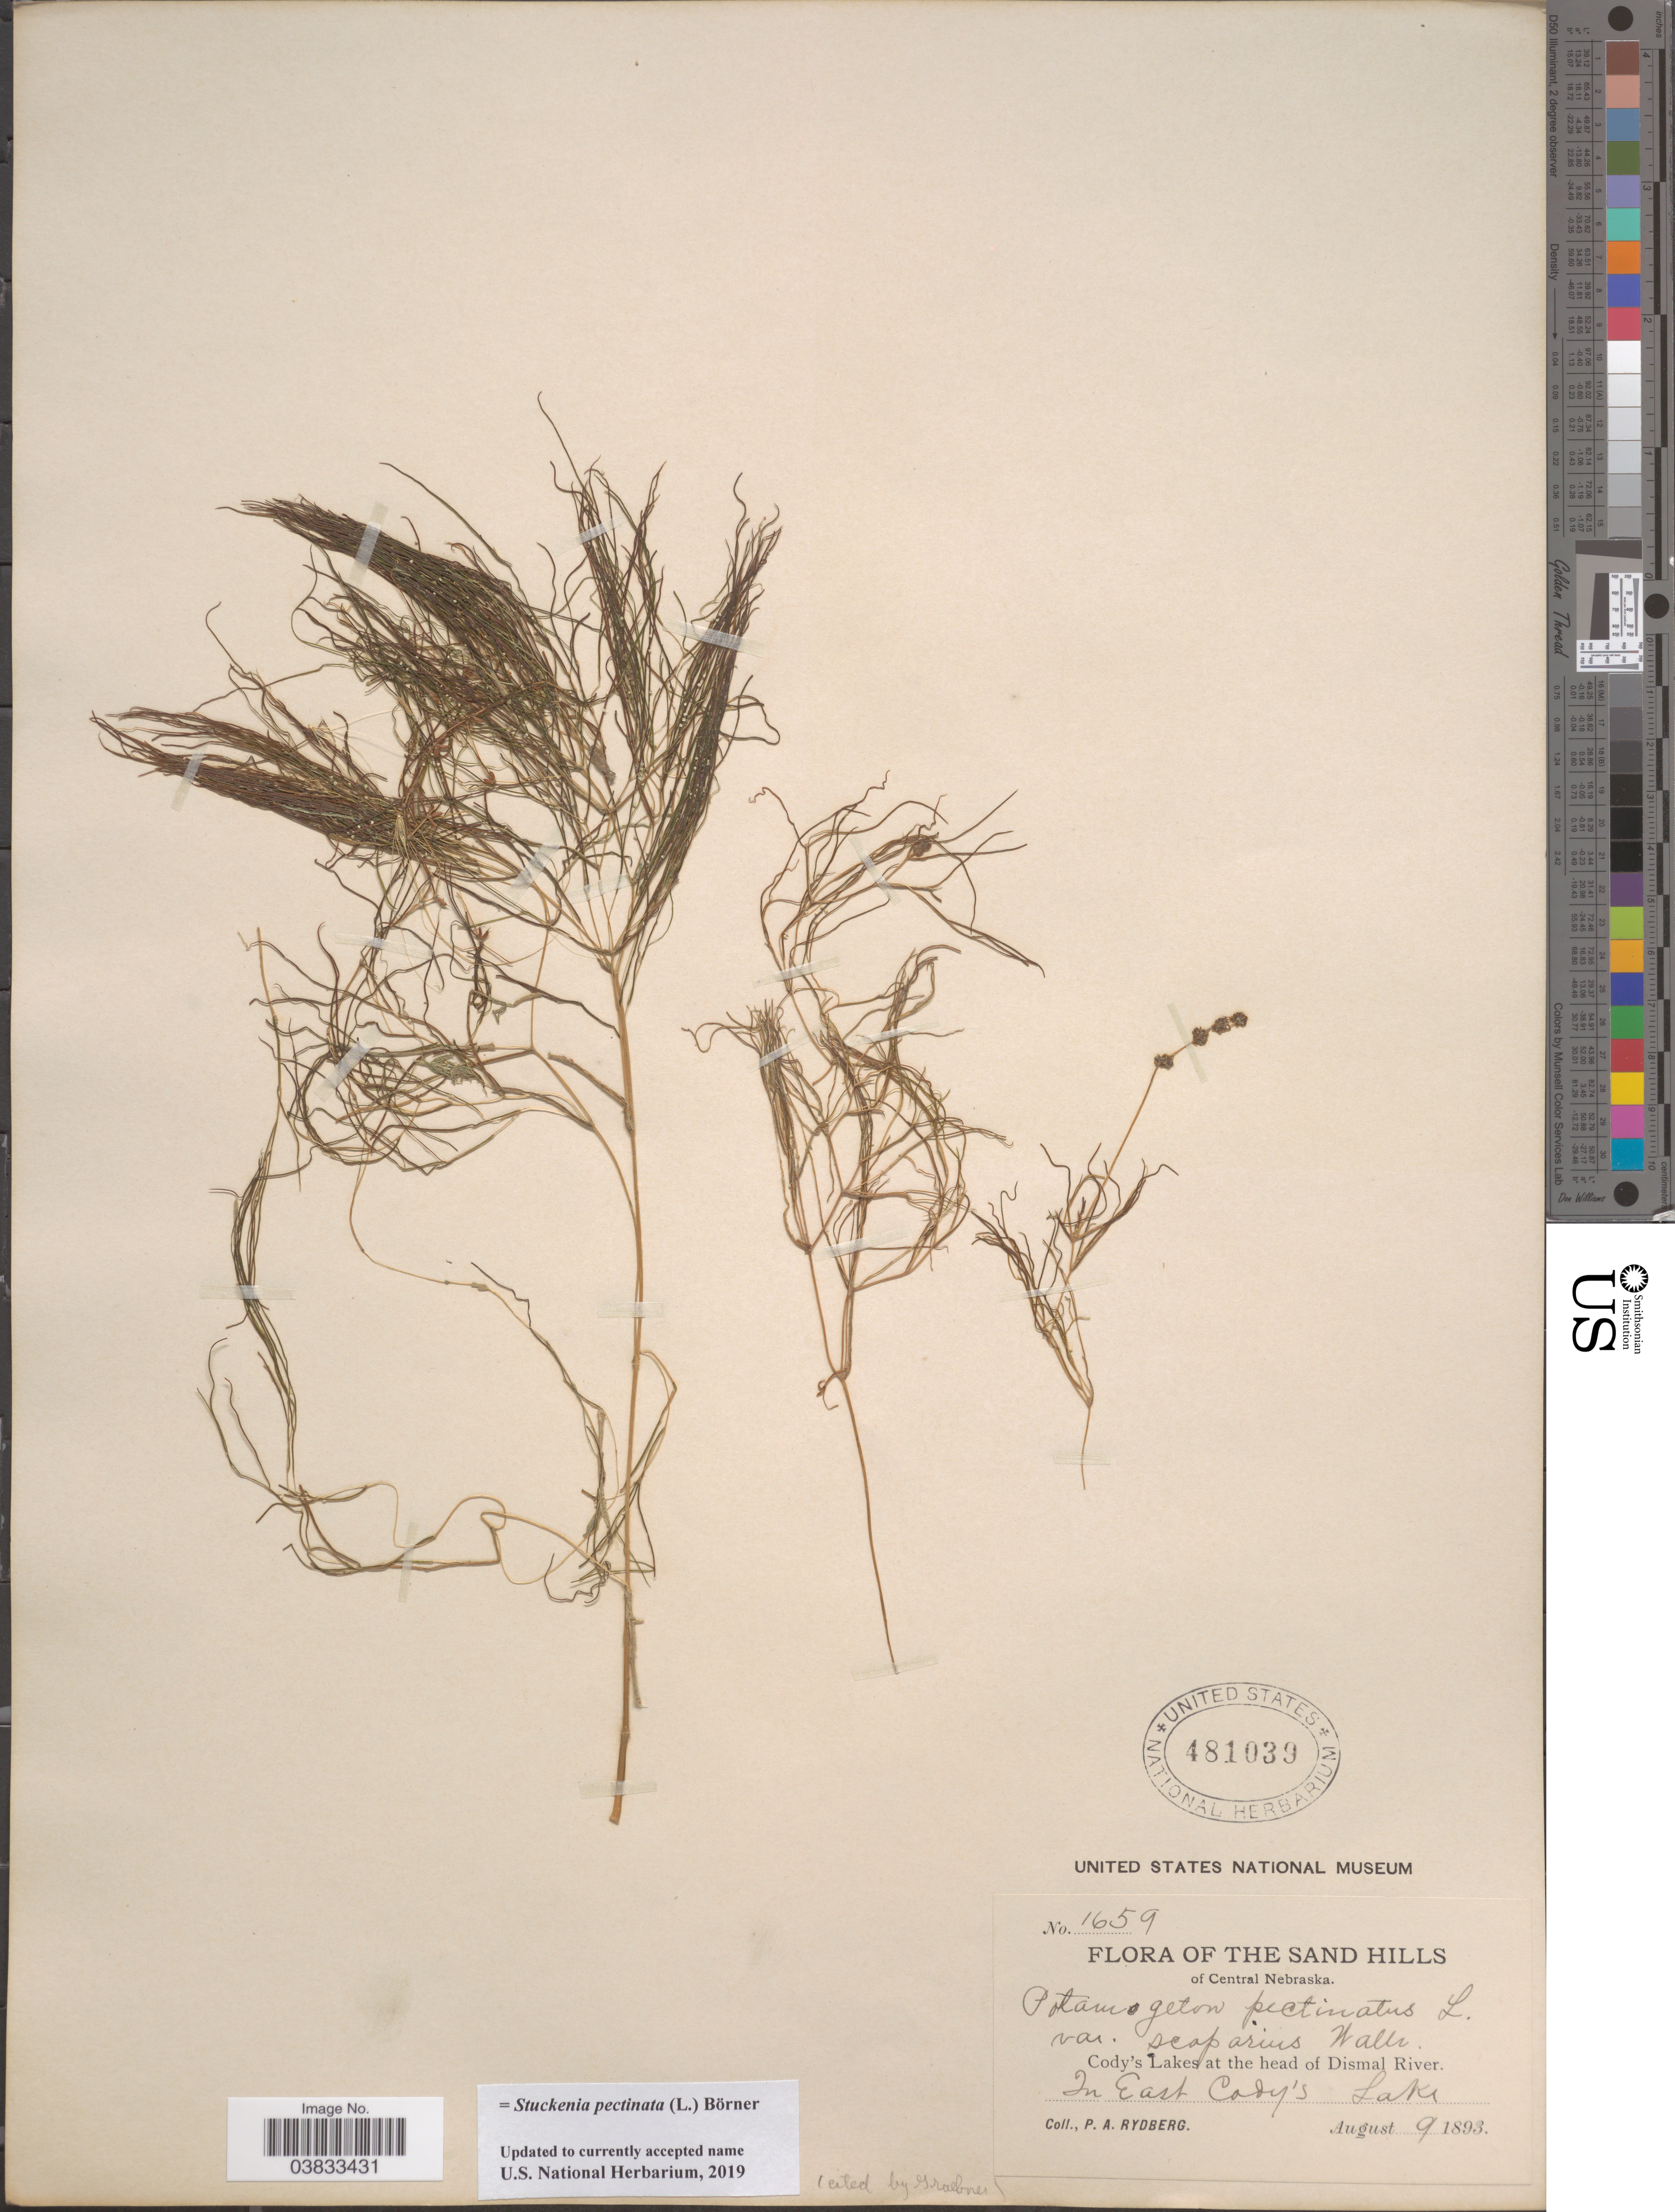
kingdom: Plantae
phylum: Tracheophyta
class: Liliopsida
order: Alismatales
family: Potamogetonaceae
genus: Stuckenia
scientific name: Stuckenia pectinata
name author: (L.) Börner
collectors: P. A. Rydberg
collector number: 1659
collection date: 1893-08-09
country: United States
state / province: Nebraska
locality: Sand Hills of Central Nebraska. Cody's Lakes at the head of Dismal River. In East Cody's Lake.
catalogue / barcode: US 481039